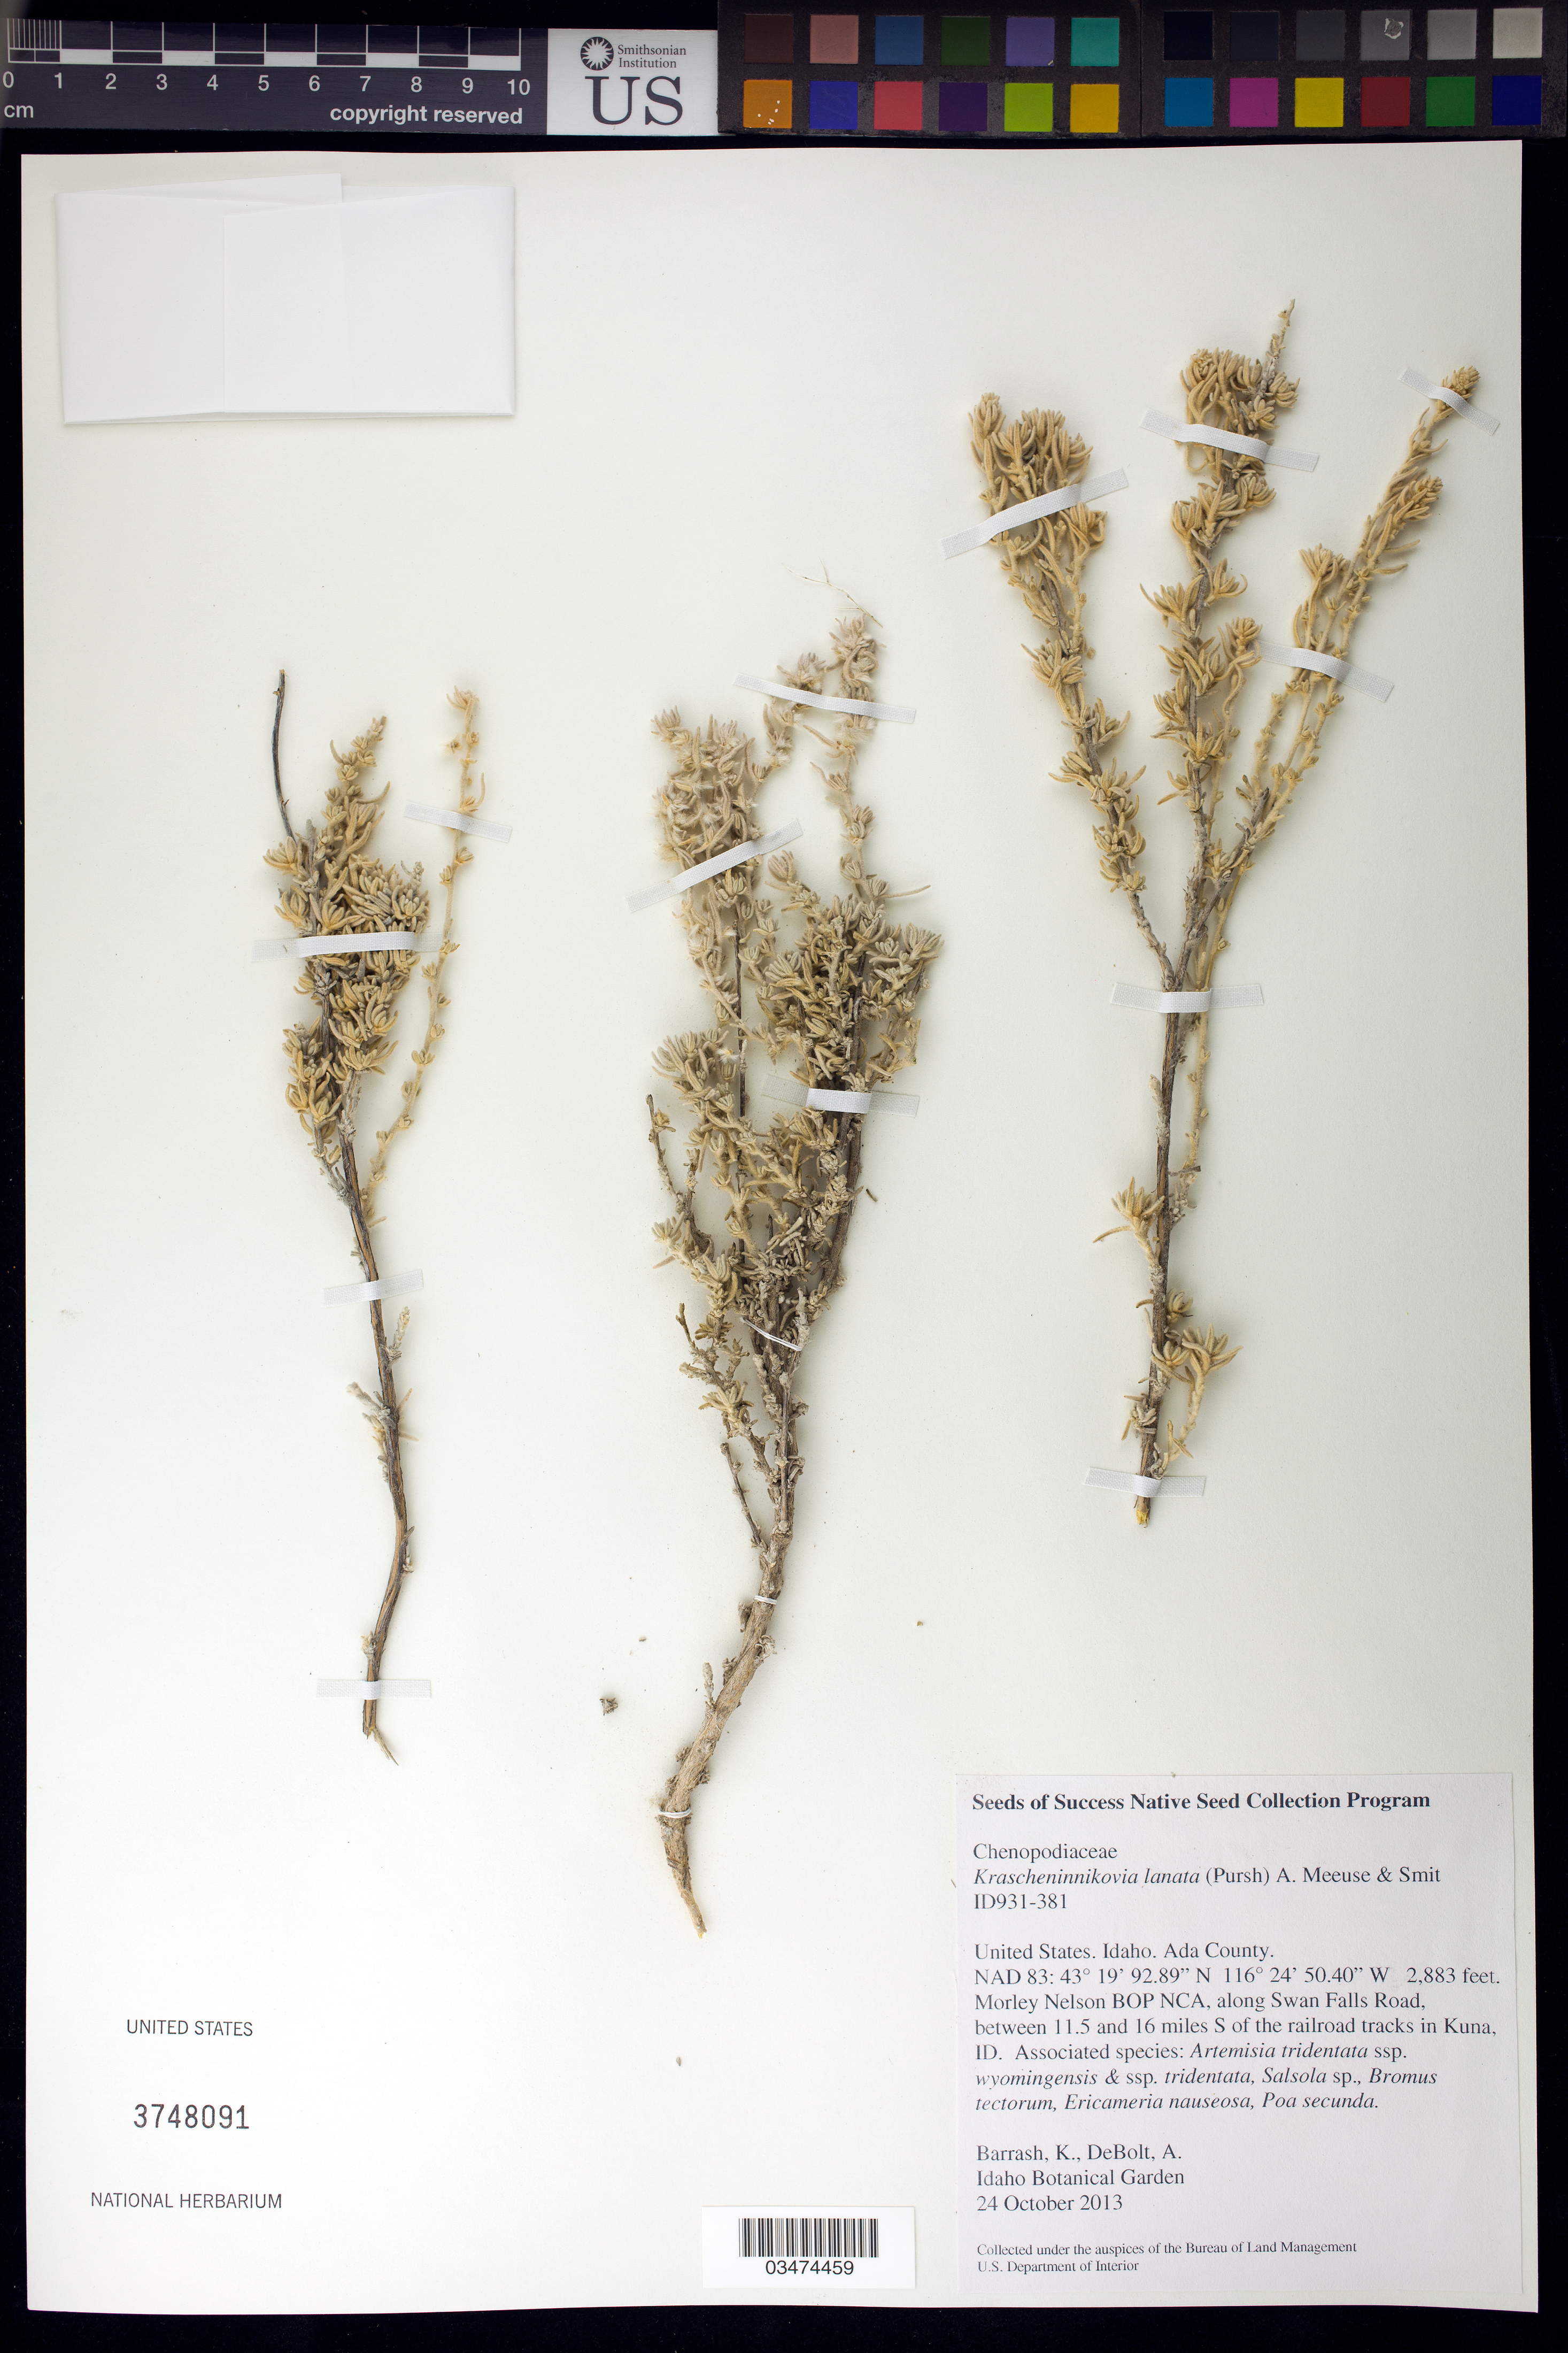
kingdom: Plantae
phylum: Tracheophyta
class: Magnoliopsida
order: Caryophyllales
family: Amaranthaceae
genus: Krascheninnikovia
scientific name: Krascheninnikovia lanata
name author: (Pursh) A. Meeuse & A.Smit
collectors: K. Barrash & A. DeBolt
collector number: ID931-315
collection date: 2013-10-24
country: United States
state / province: Idaho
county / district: Ada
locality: Morley Nelson BOP NCA, along Swan Falls Rd, between 11.5 and 16 miles S of railroad tracks in Kuna.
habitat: With: Artemisia tridentata, Poa secunda, Bromus tectorum, ect.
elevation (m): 879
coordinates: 43 19 92.89 N, 116 24 50.4 W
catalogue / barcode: US 3748091